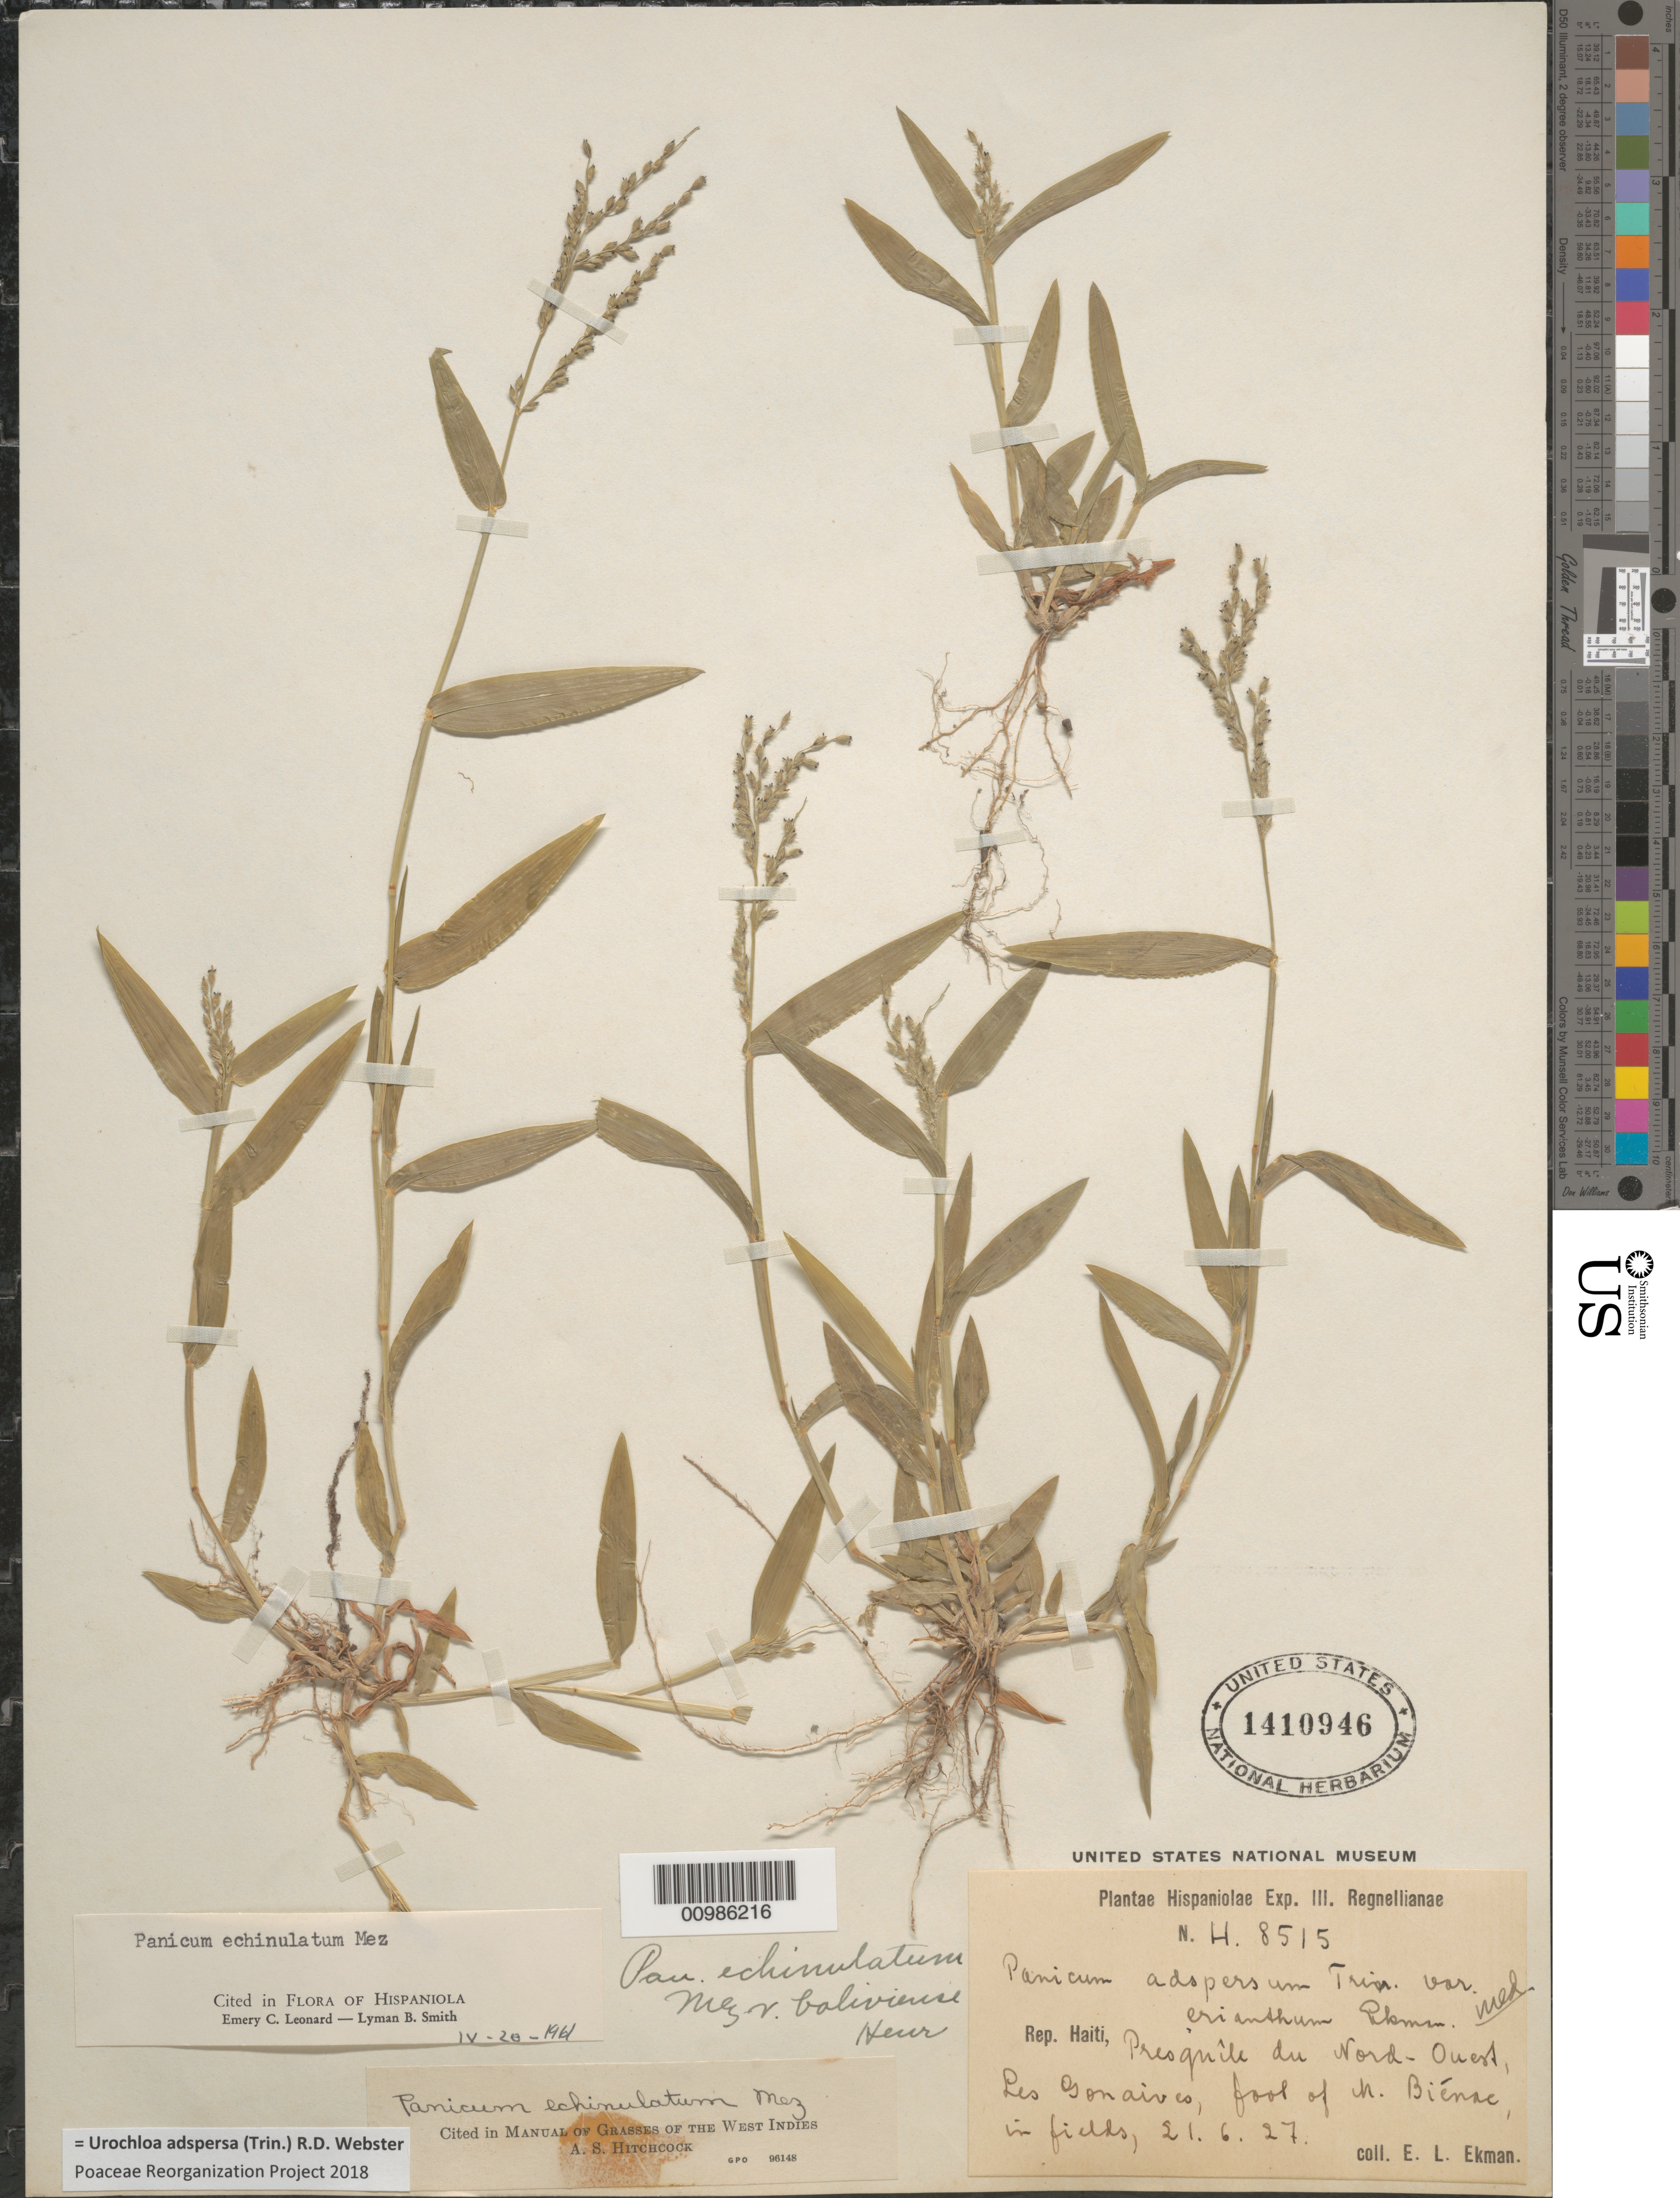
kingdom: Plantae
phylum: Tracheophyta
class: Liliopsida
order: Poales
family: Poaceae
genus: Brachiaria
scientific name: Brachiaria echinulata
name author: (Mez) Parodi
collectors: E. L. Ekman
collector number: H 8515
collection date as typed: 21 Jun 1927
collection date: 1927-06-21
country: Haiti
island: Hispaniola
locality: Les Gonaives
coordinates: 0 N, 0 E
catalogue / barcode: US 1410946